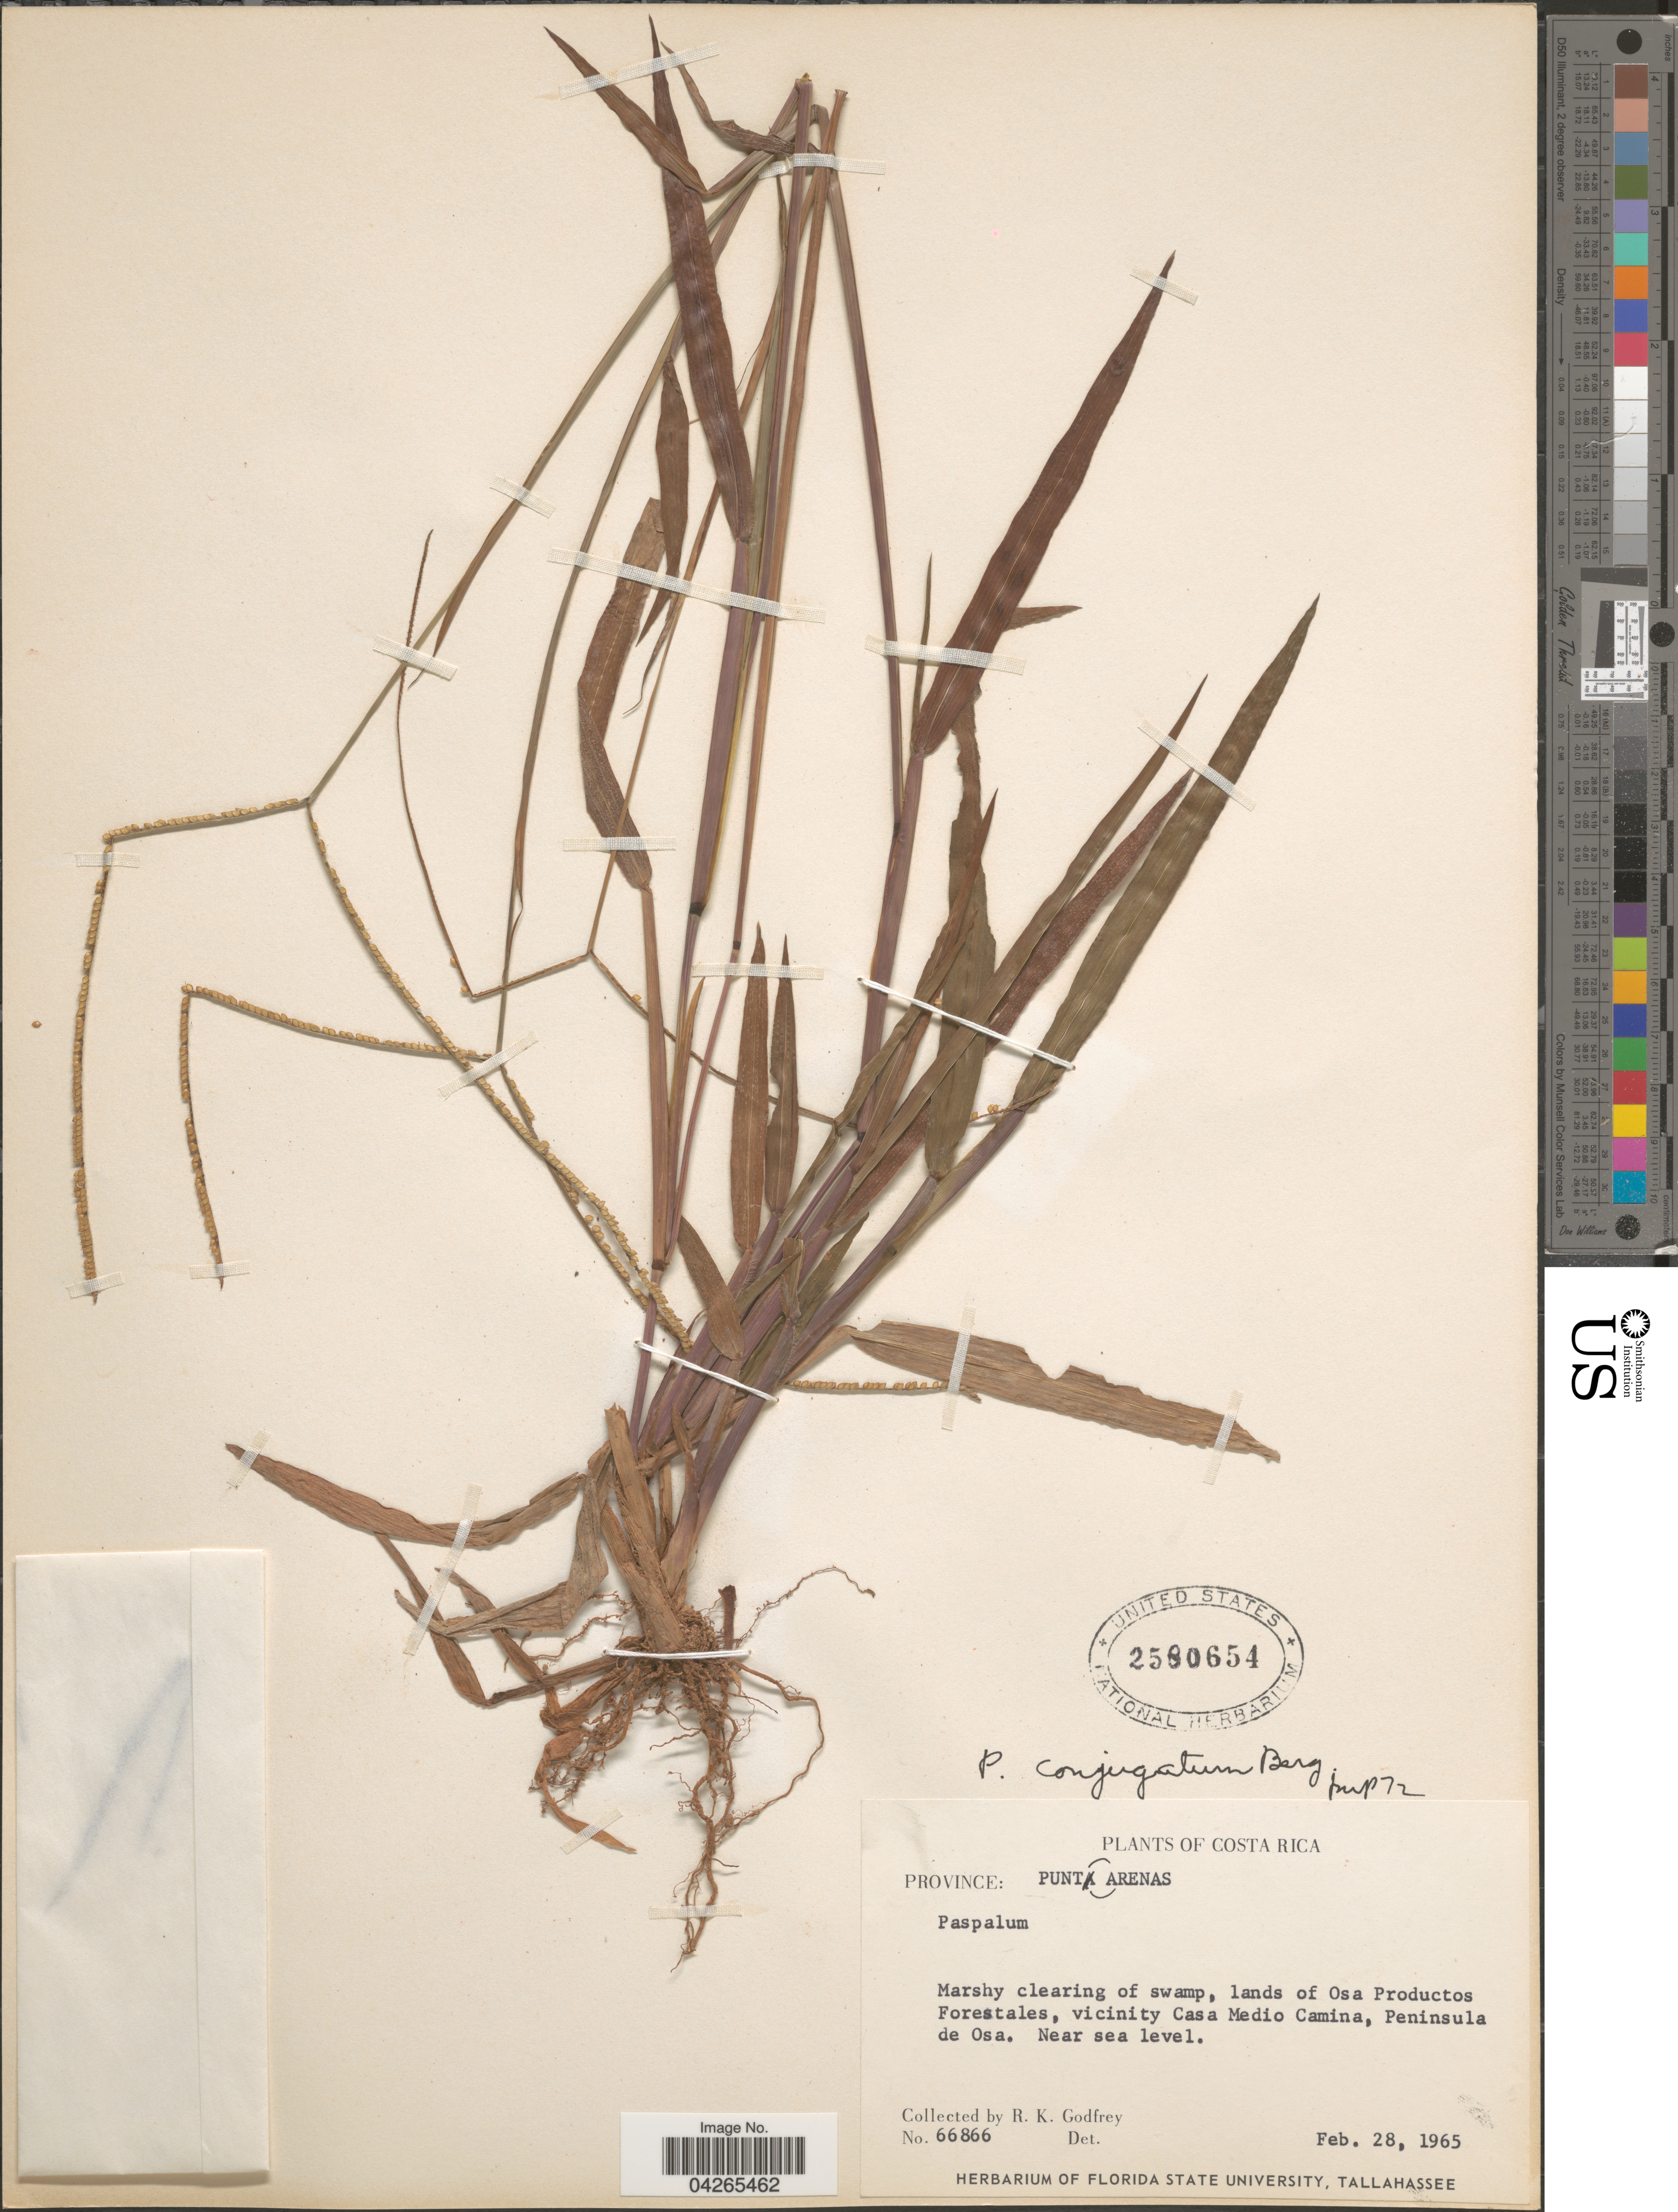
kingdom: Plantae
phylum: Tracheophyta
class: Liliopsida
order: Poales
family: Poaceae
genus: Paspalum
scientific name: Paspalum conjugatum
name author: P.J. Bergius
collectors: R. K. Godfrey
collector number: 66866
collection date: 1965-02-28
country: Costa Rica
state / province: Puntarenas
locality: Lands of Osa Productos Forestales, vicinity Casa Medio Camina, Peninsula de Osa.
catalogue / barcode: US 2580654